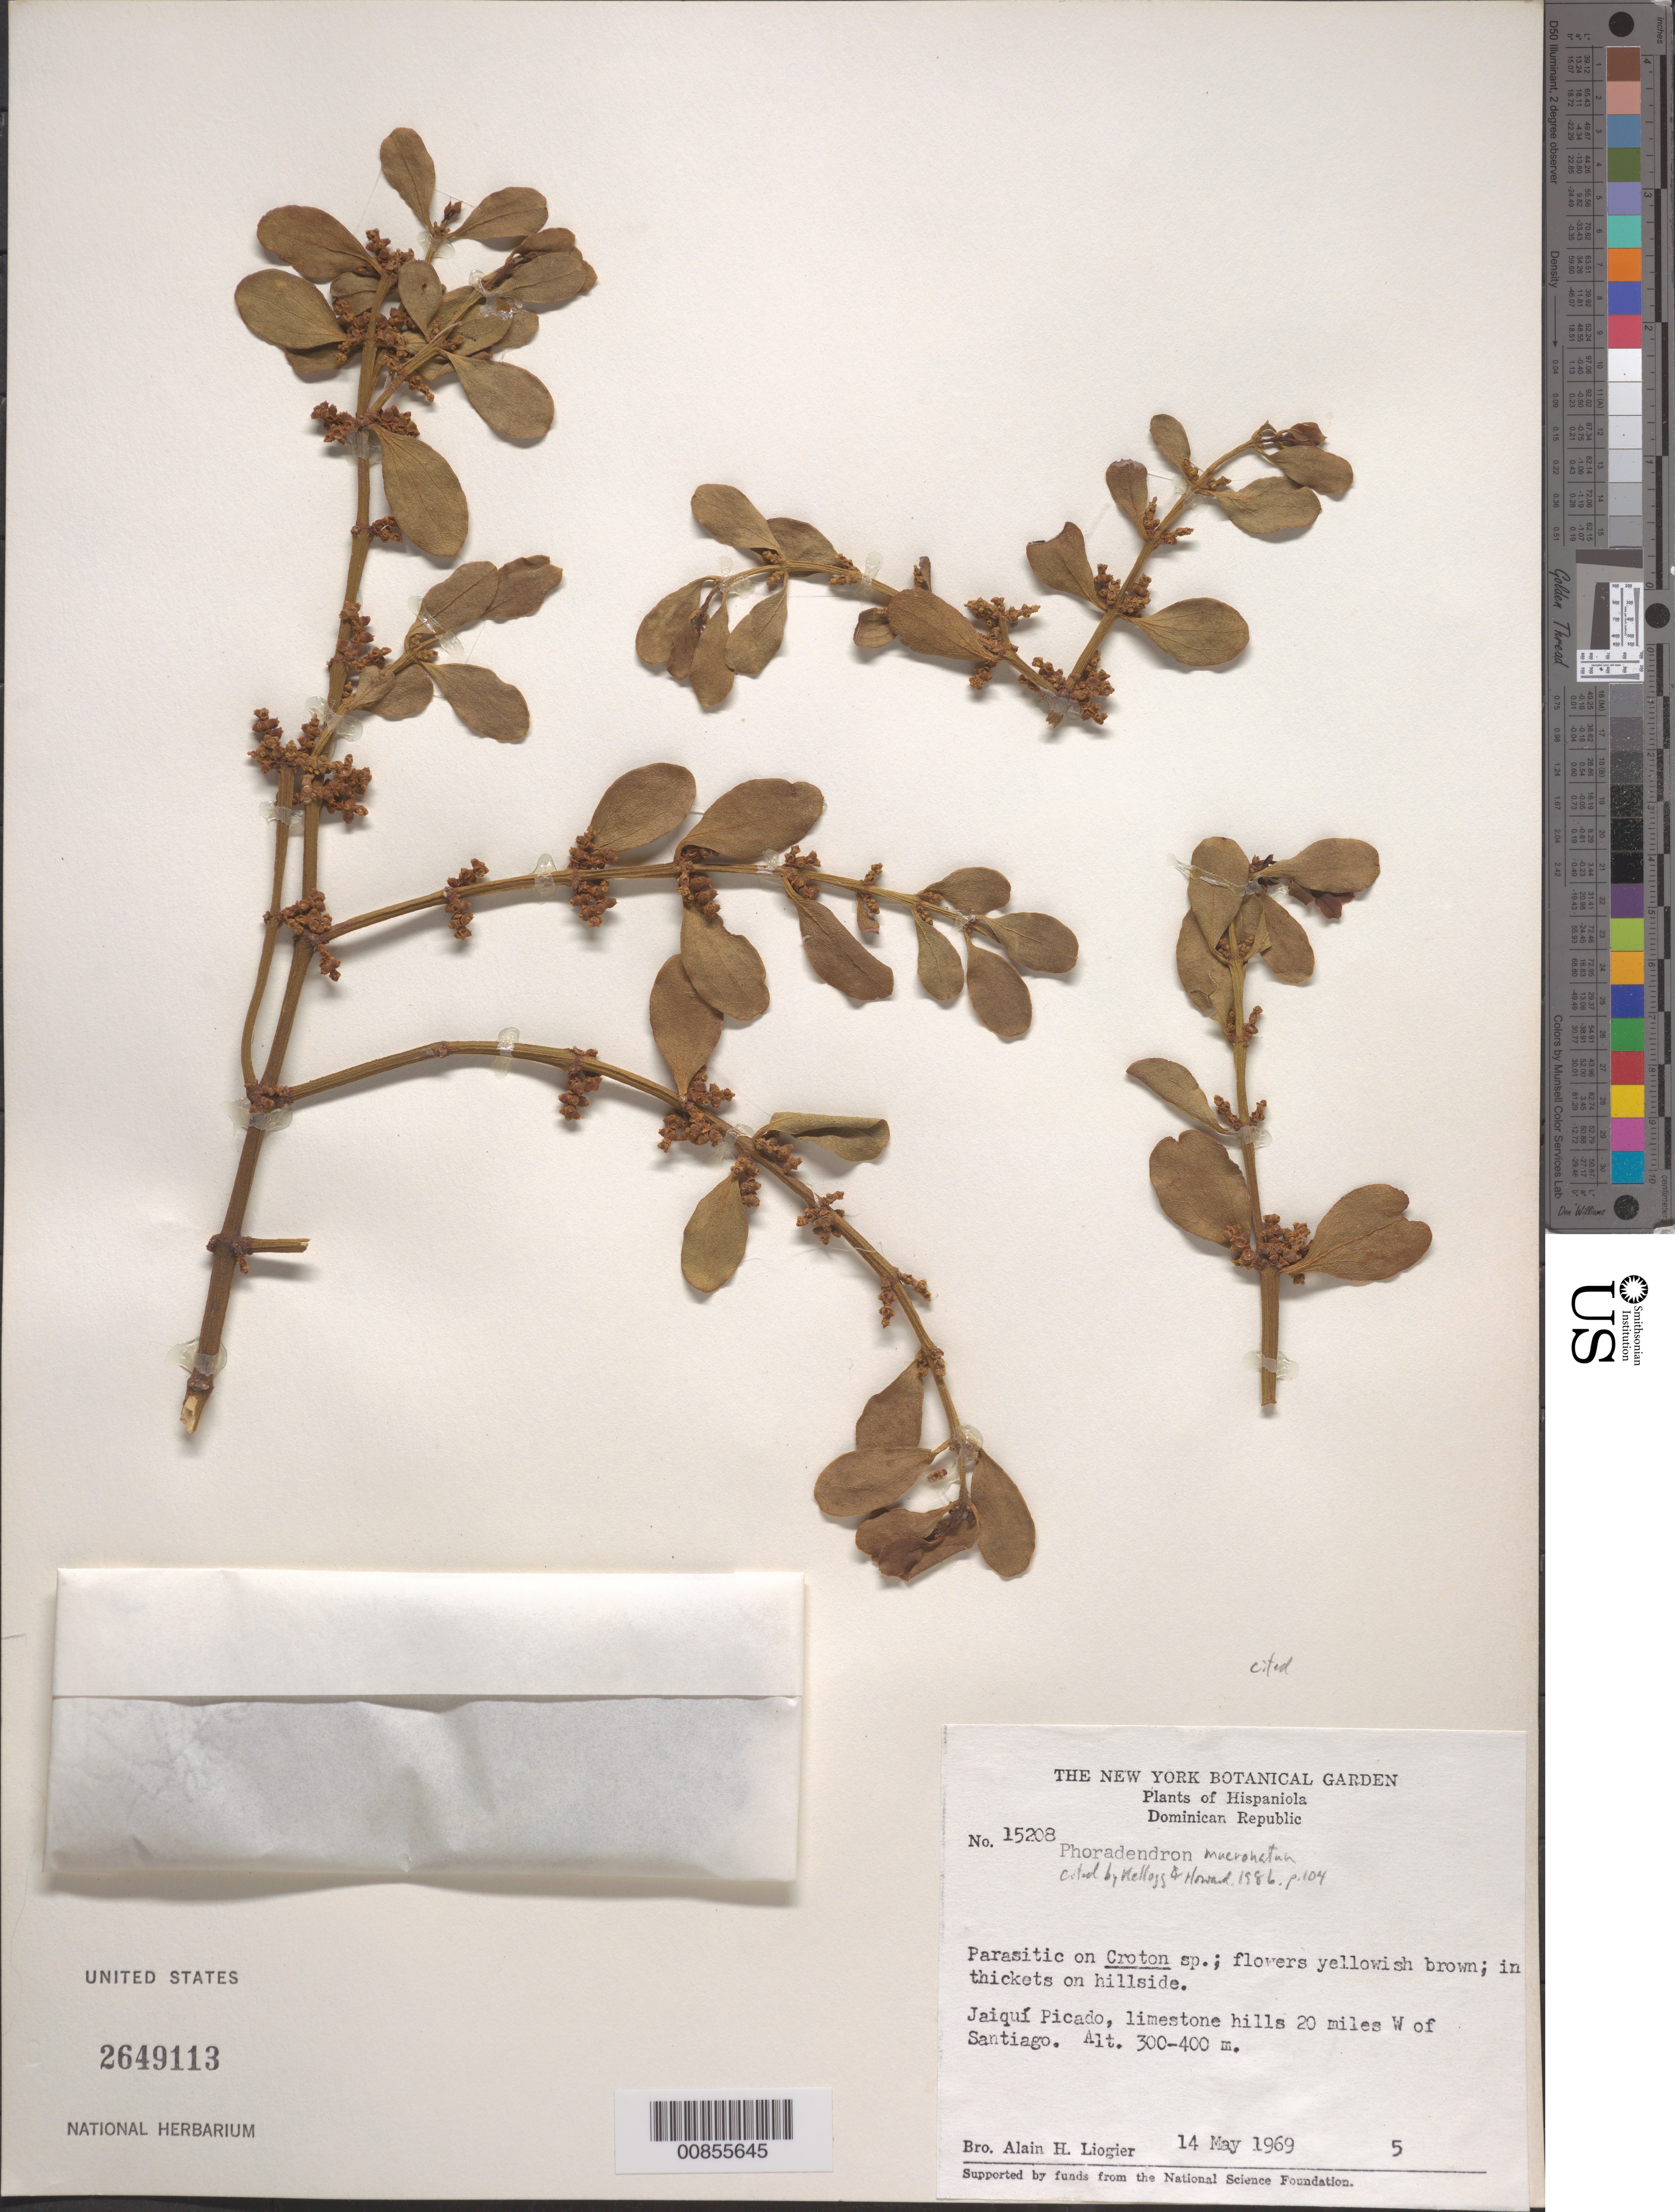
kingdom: Plantae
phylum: Tracheophyta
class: Magnoliopsida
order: Santalales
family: Viscaceae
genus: Phoradendron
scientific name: Phoradendron mucronatum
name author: (DC.) Krug & Urb.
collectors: A. H. Liogier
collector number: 15208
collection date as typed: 14 May 1969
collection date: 1969-05-14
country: Dominican Republic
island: Hispaniola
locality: Jaiquí Picado, limestone hills 20 miles W of Santiago.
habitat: On Croton sp.; in thickets on hillside. Limestone hills.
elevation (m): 300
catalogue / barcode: US 2649113